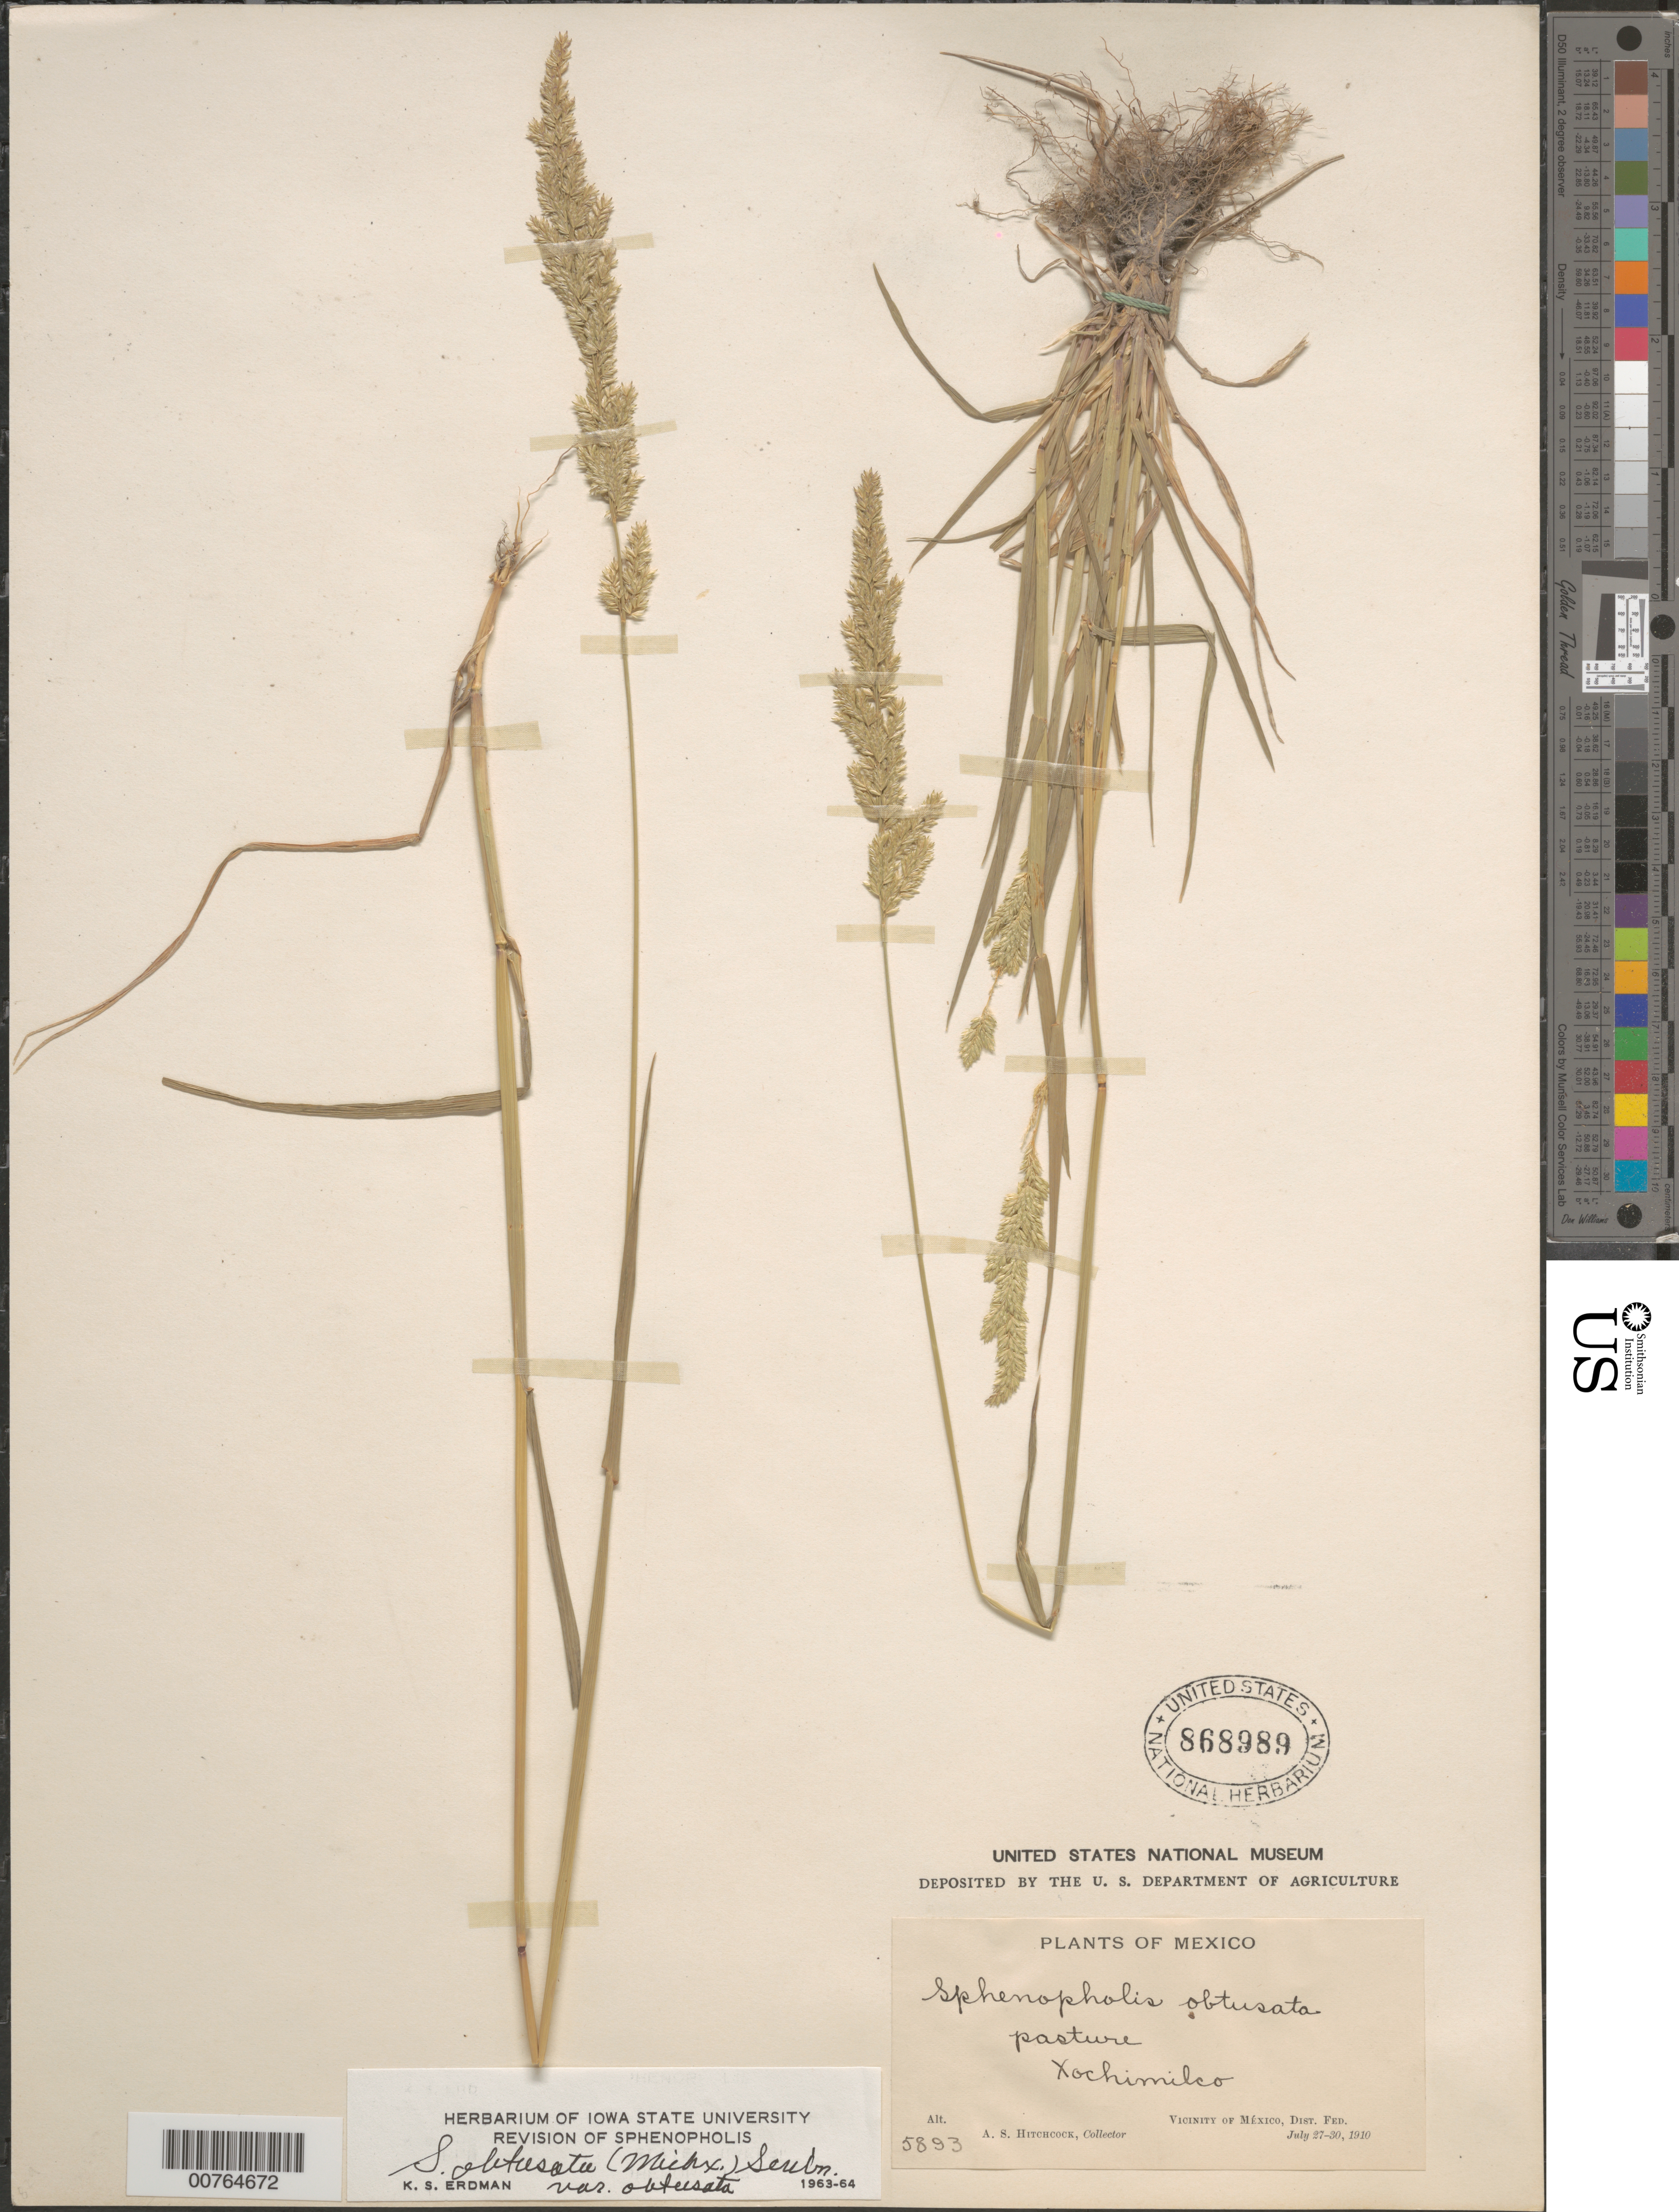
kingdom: Plantae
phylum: Tracheophyta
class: Liliopsida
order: Poales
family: Poaceae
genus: Sphenopholis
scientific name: Sphenopholis obtusata var. obtusata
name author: (Michx.) Scribn.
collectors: A. S. Hitchcock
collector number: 5893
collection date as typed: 27 Jul 1910 to 30 Jul 1910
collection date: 1910-07-27/1910-07-30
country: Mexico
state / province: Distrito Federal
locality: Xochimilco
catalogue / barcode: US 868989